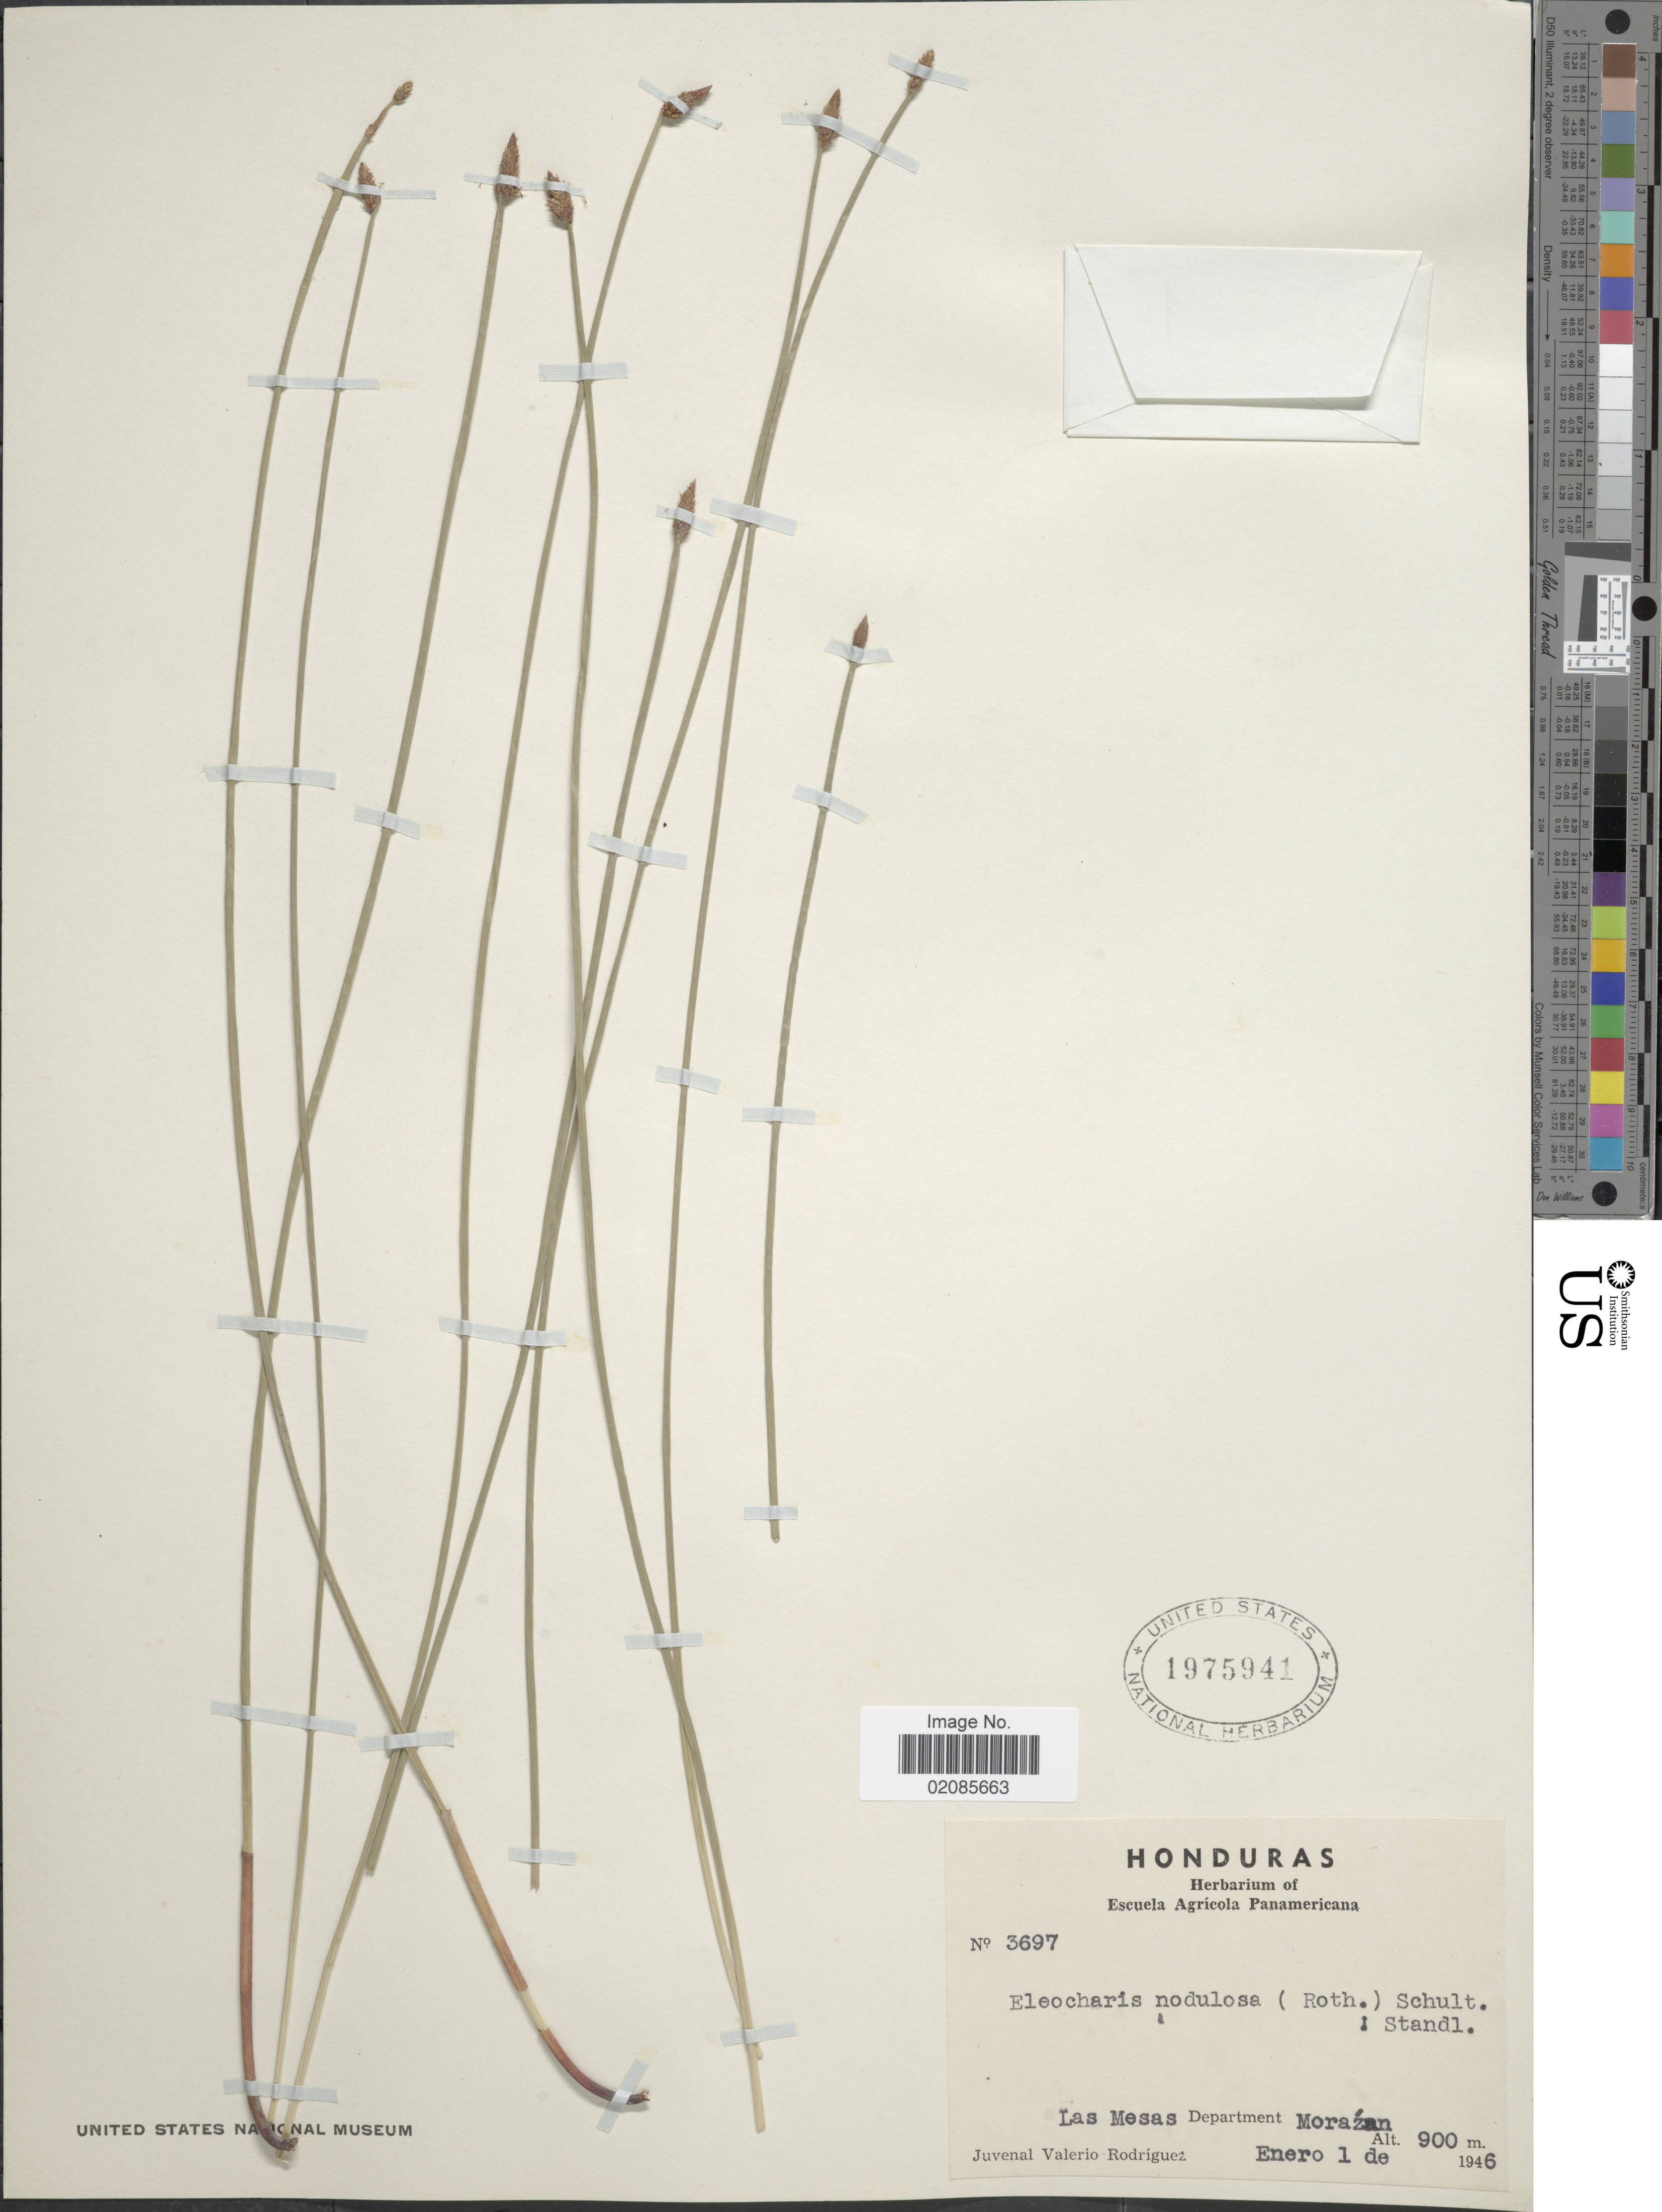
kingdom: Plantae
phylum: Tracheophyta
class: Liliopsida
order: Poales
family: Cyperaceae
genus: Eleocharis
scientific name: Eleocharis montana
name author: (Kunth) Roem. & Schult.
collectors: J. Rodriguez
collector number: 3697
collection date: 1946-01-01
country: Honduras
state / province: Fco. Morazán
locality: Las Mesas, Department Morazan.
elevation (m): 900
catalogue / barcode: US 1975941